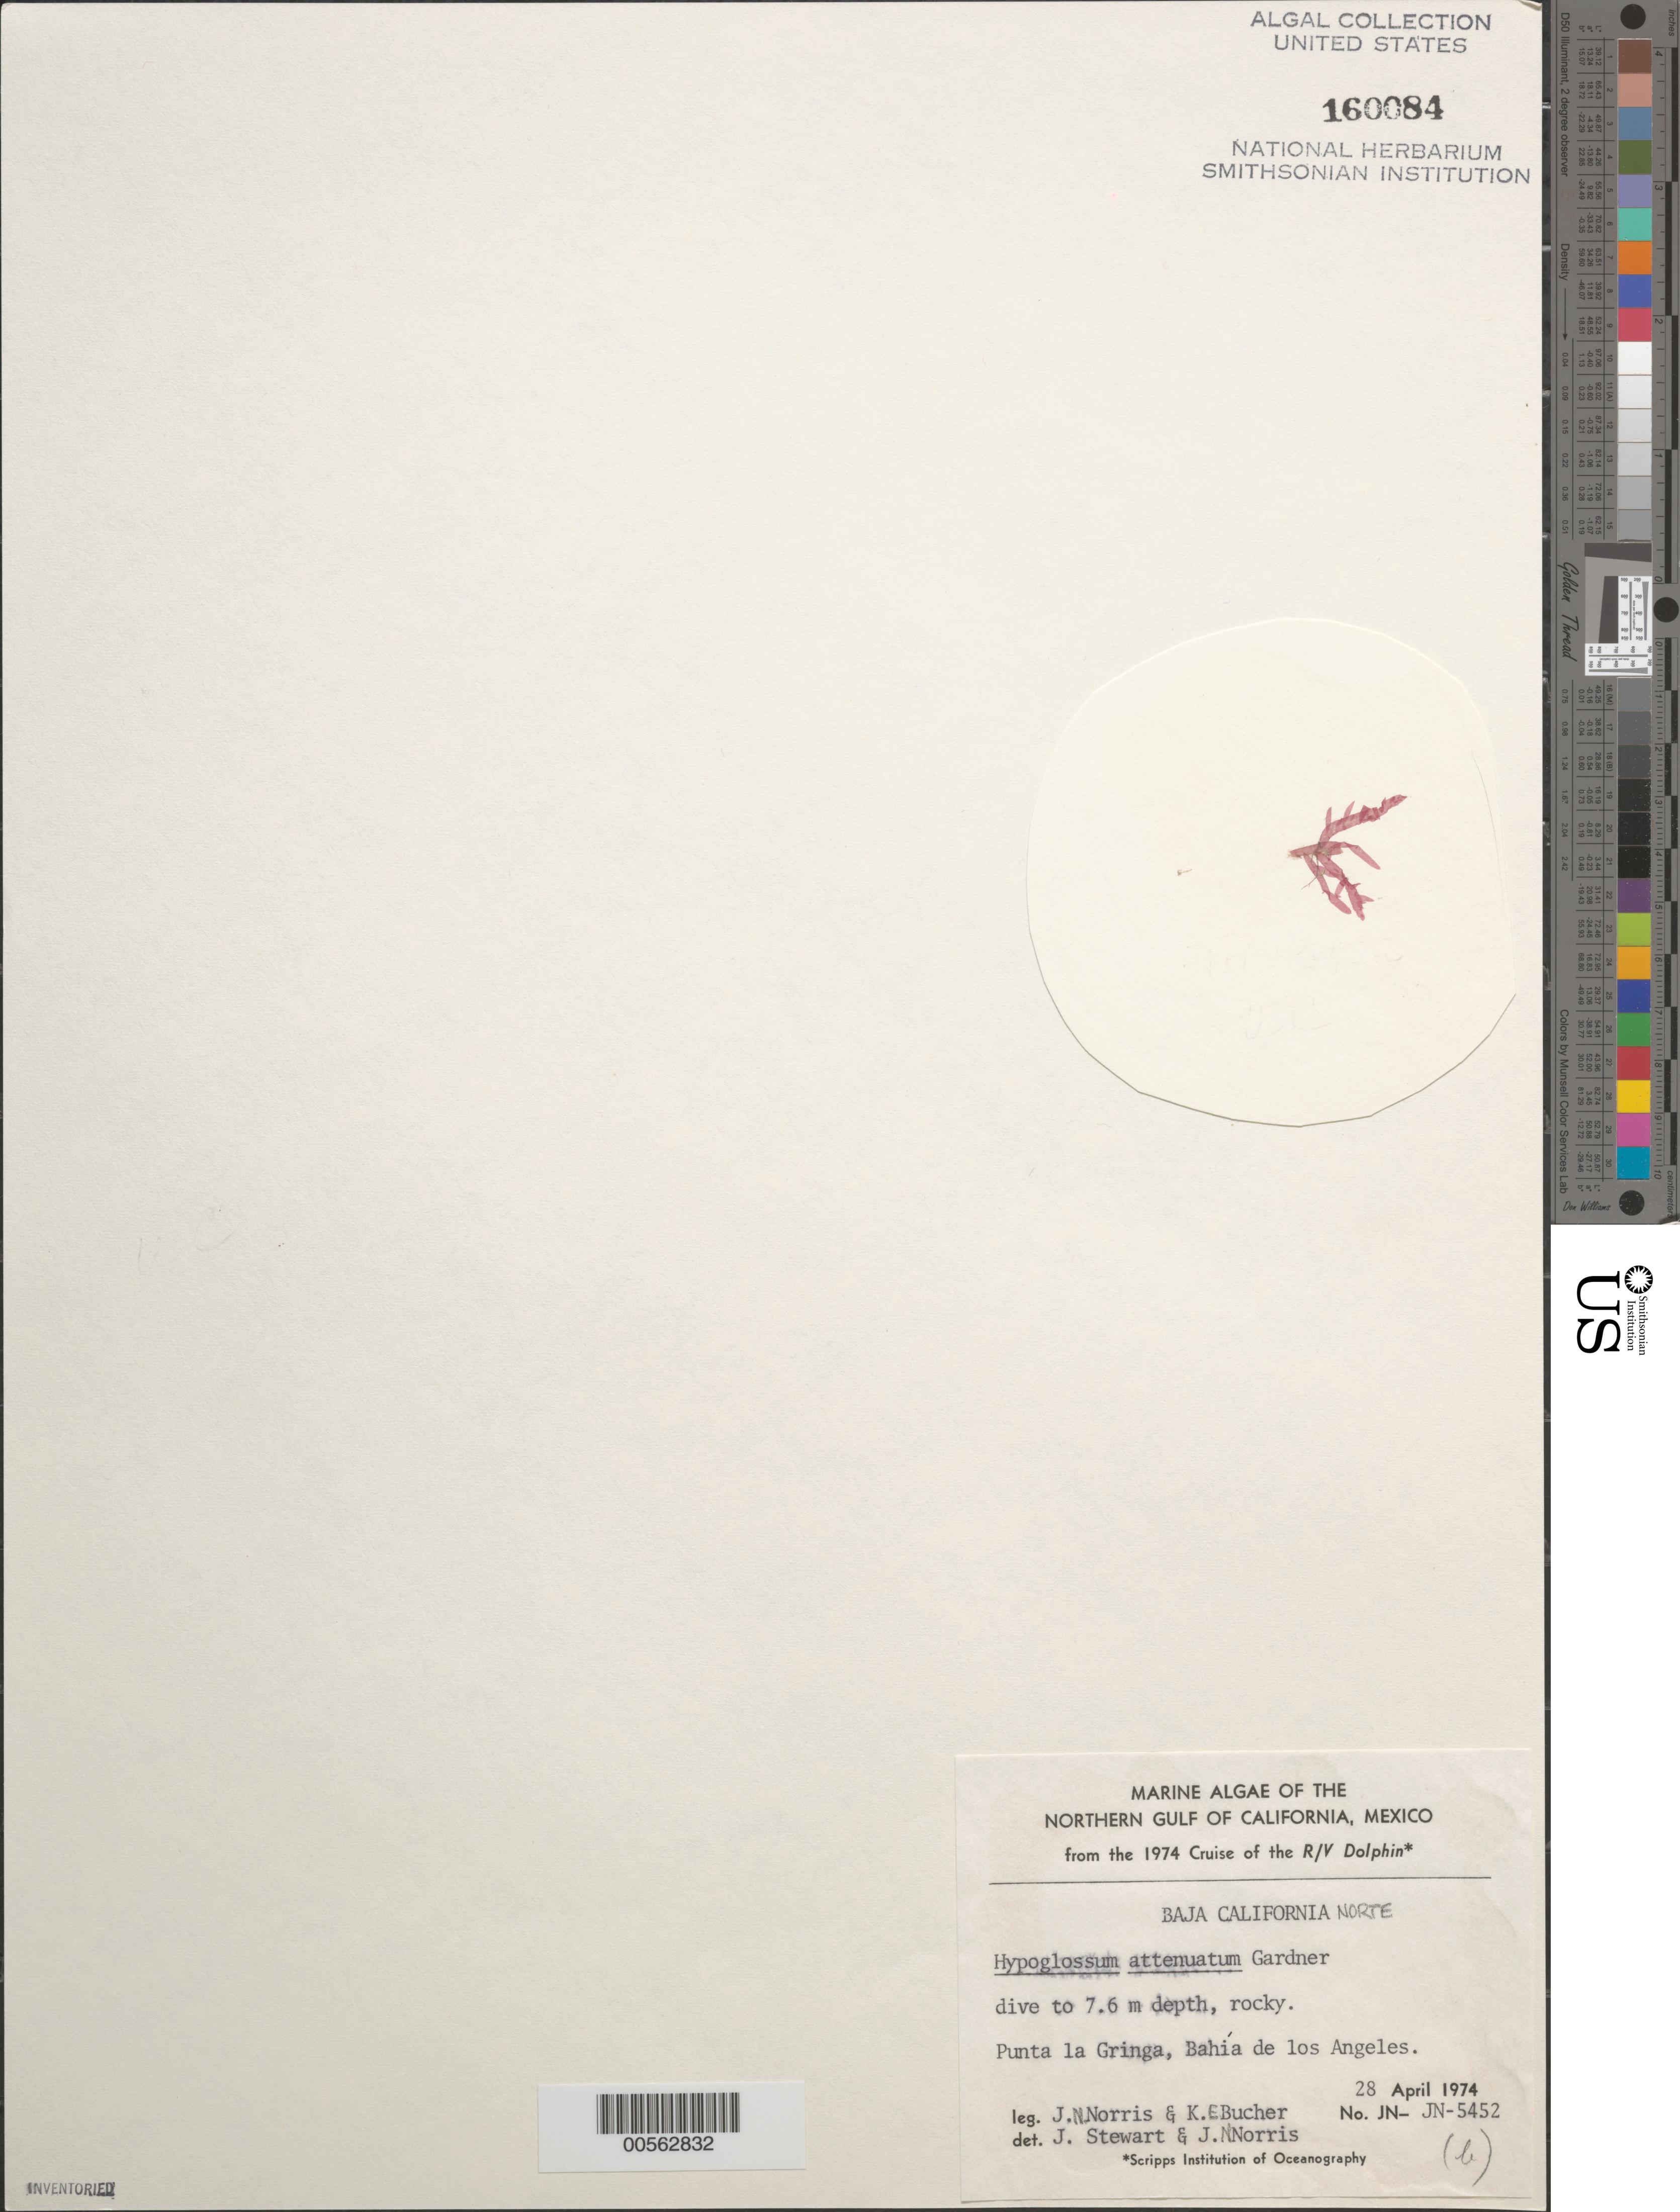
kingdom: Plantae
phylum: Rhodophyta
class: Florideophyceae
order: Ceramiales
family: Delesseriaceae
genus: Hypoglossum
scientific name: Hypoglossum attenuatum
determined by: Stewart, J.; Norris, J. N.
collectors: J. N. Norris & K. E. Bucher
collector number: JN-5452b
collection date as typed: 28 Apr 1974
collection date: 1974-04-28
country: Mexico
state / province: Baja California Norte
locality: Punta La Gringa, Bahia de los Angeles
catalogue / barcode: US 160084